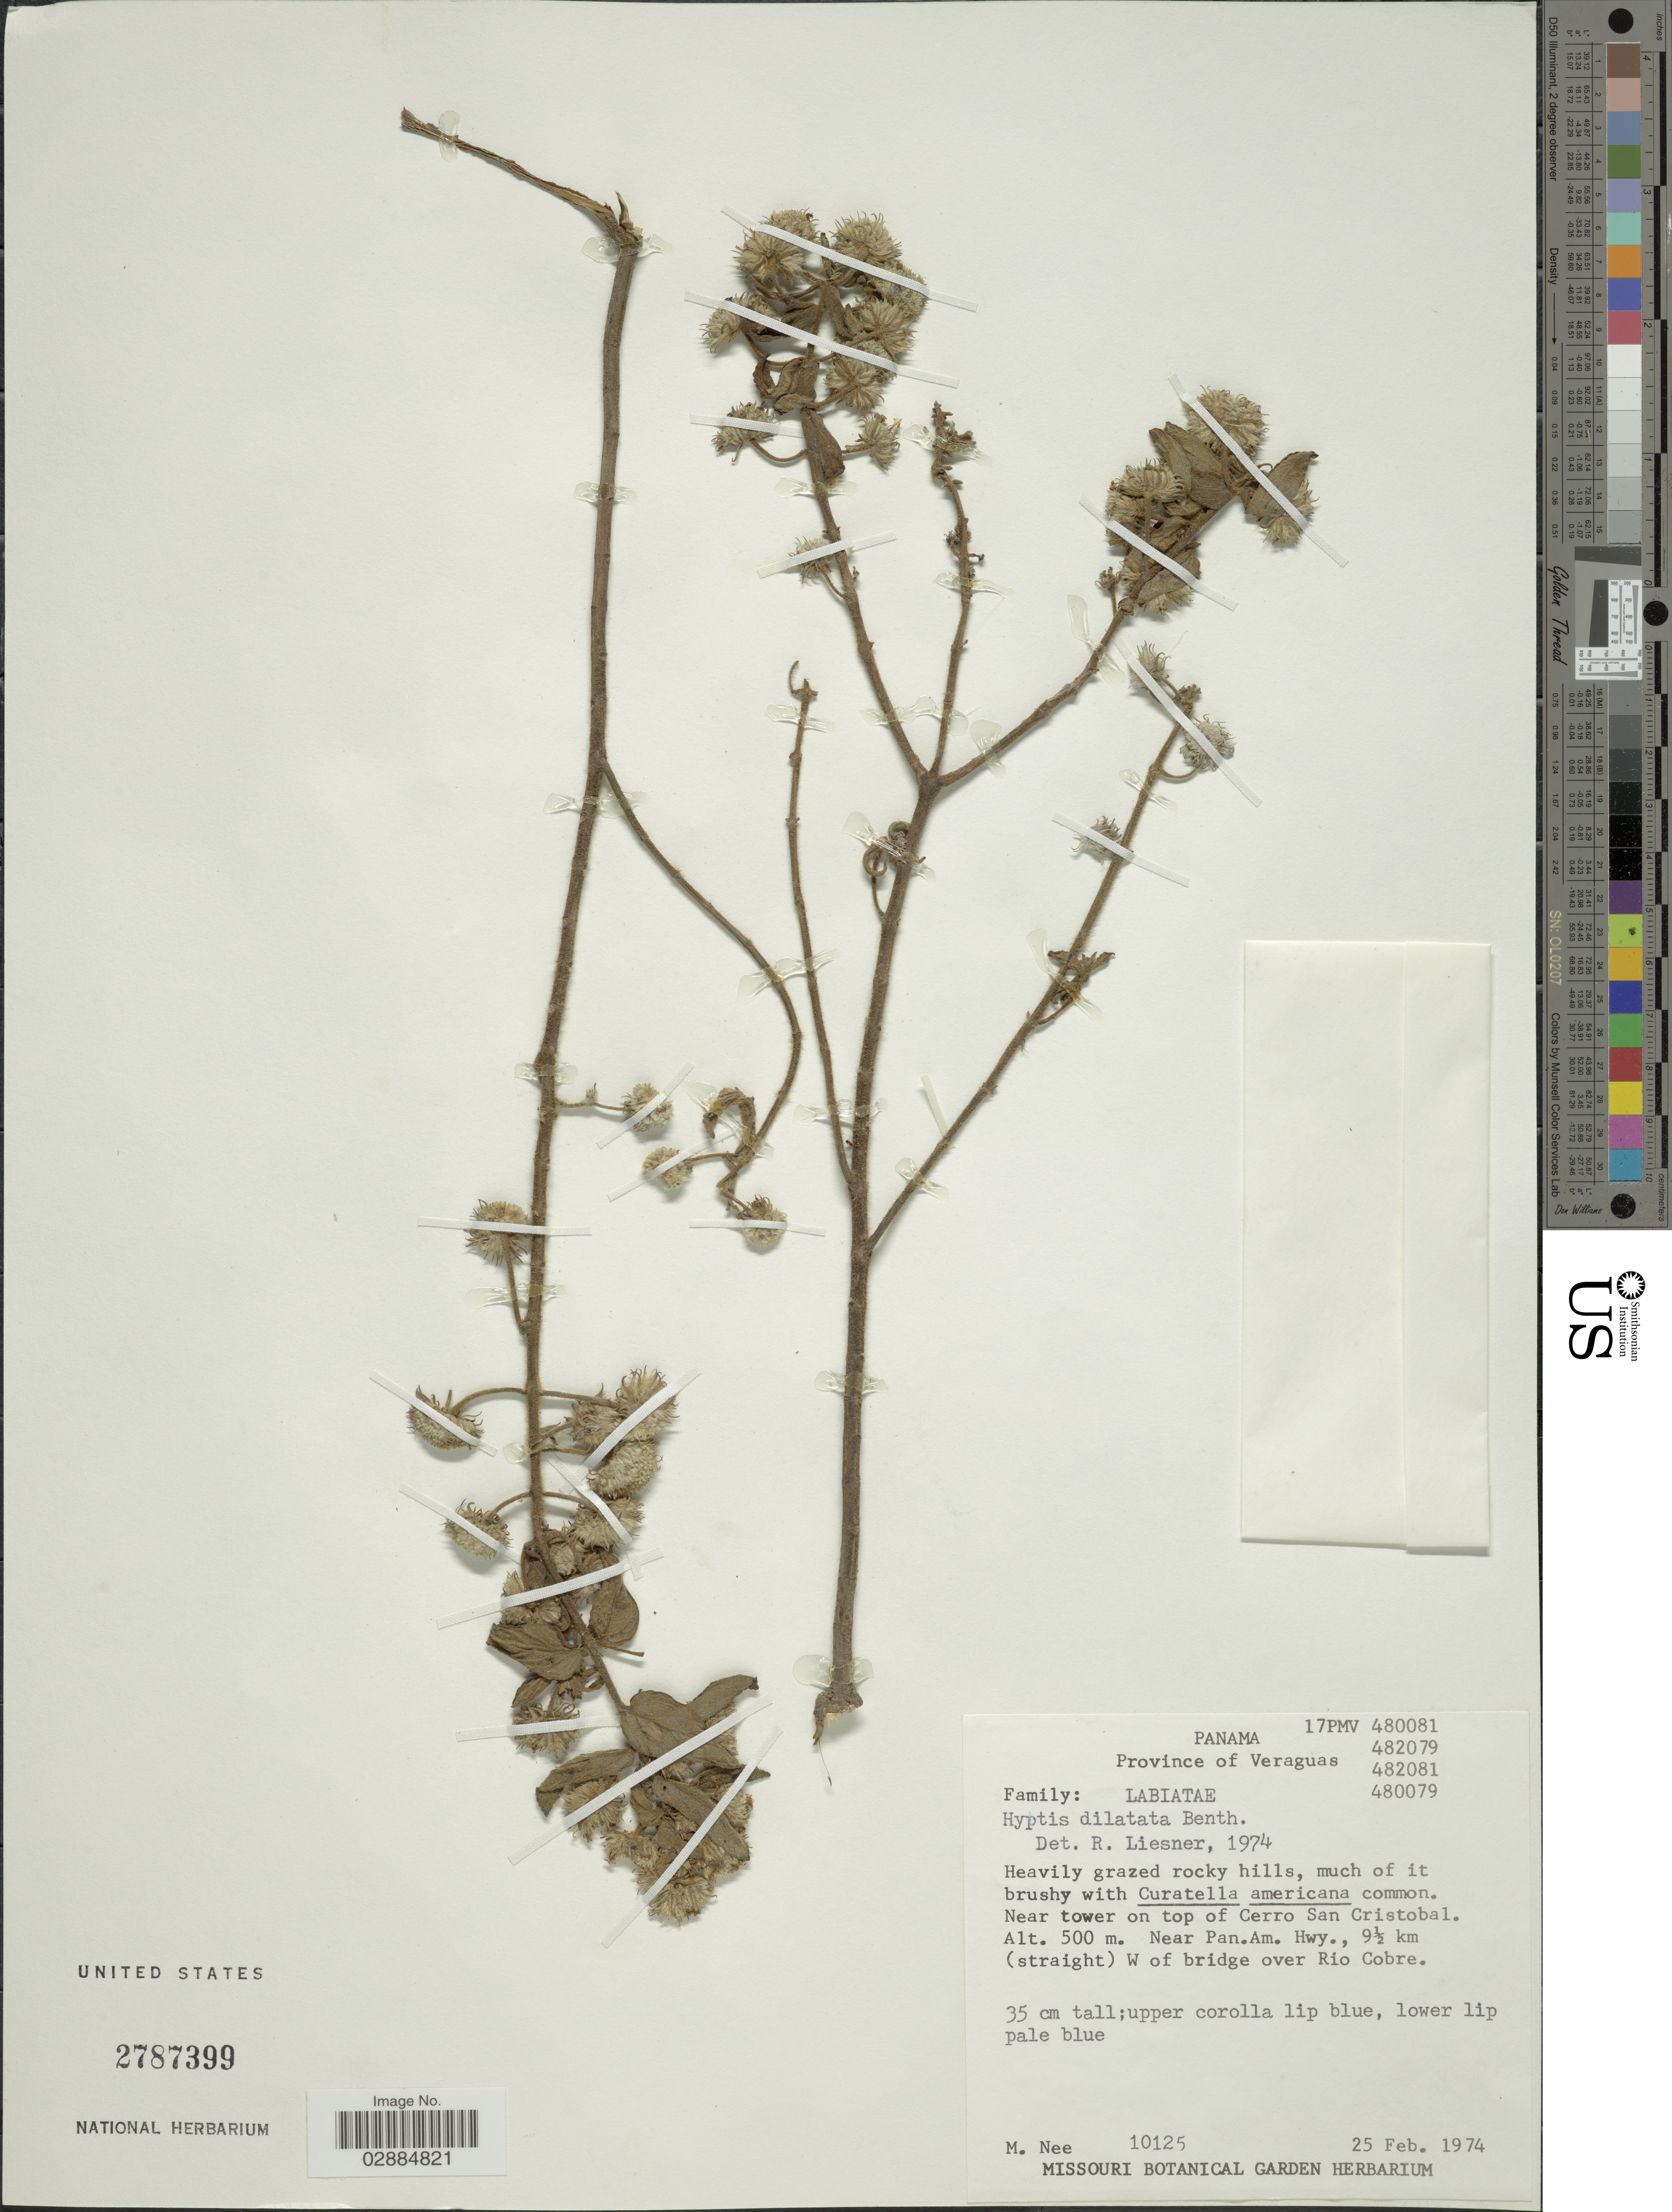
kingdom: Plantae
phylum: Tracheophyta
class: Magnoliopsida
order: Lamiales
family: Lamiaceae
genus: Hyptis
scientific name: Hyptis dilatata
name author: Benth.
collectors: M. Nee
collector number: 10125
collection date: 1974-02-25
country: Panama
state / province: Veraguas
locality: Near tower on top of Cerro San Cristobal, Near Pan. Am. Hwy. 9 1/2 km (straight) W of bridge over Rio Cobre.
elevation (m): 500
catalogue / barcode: US 2787399